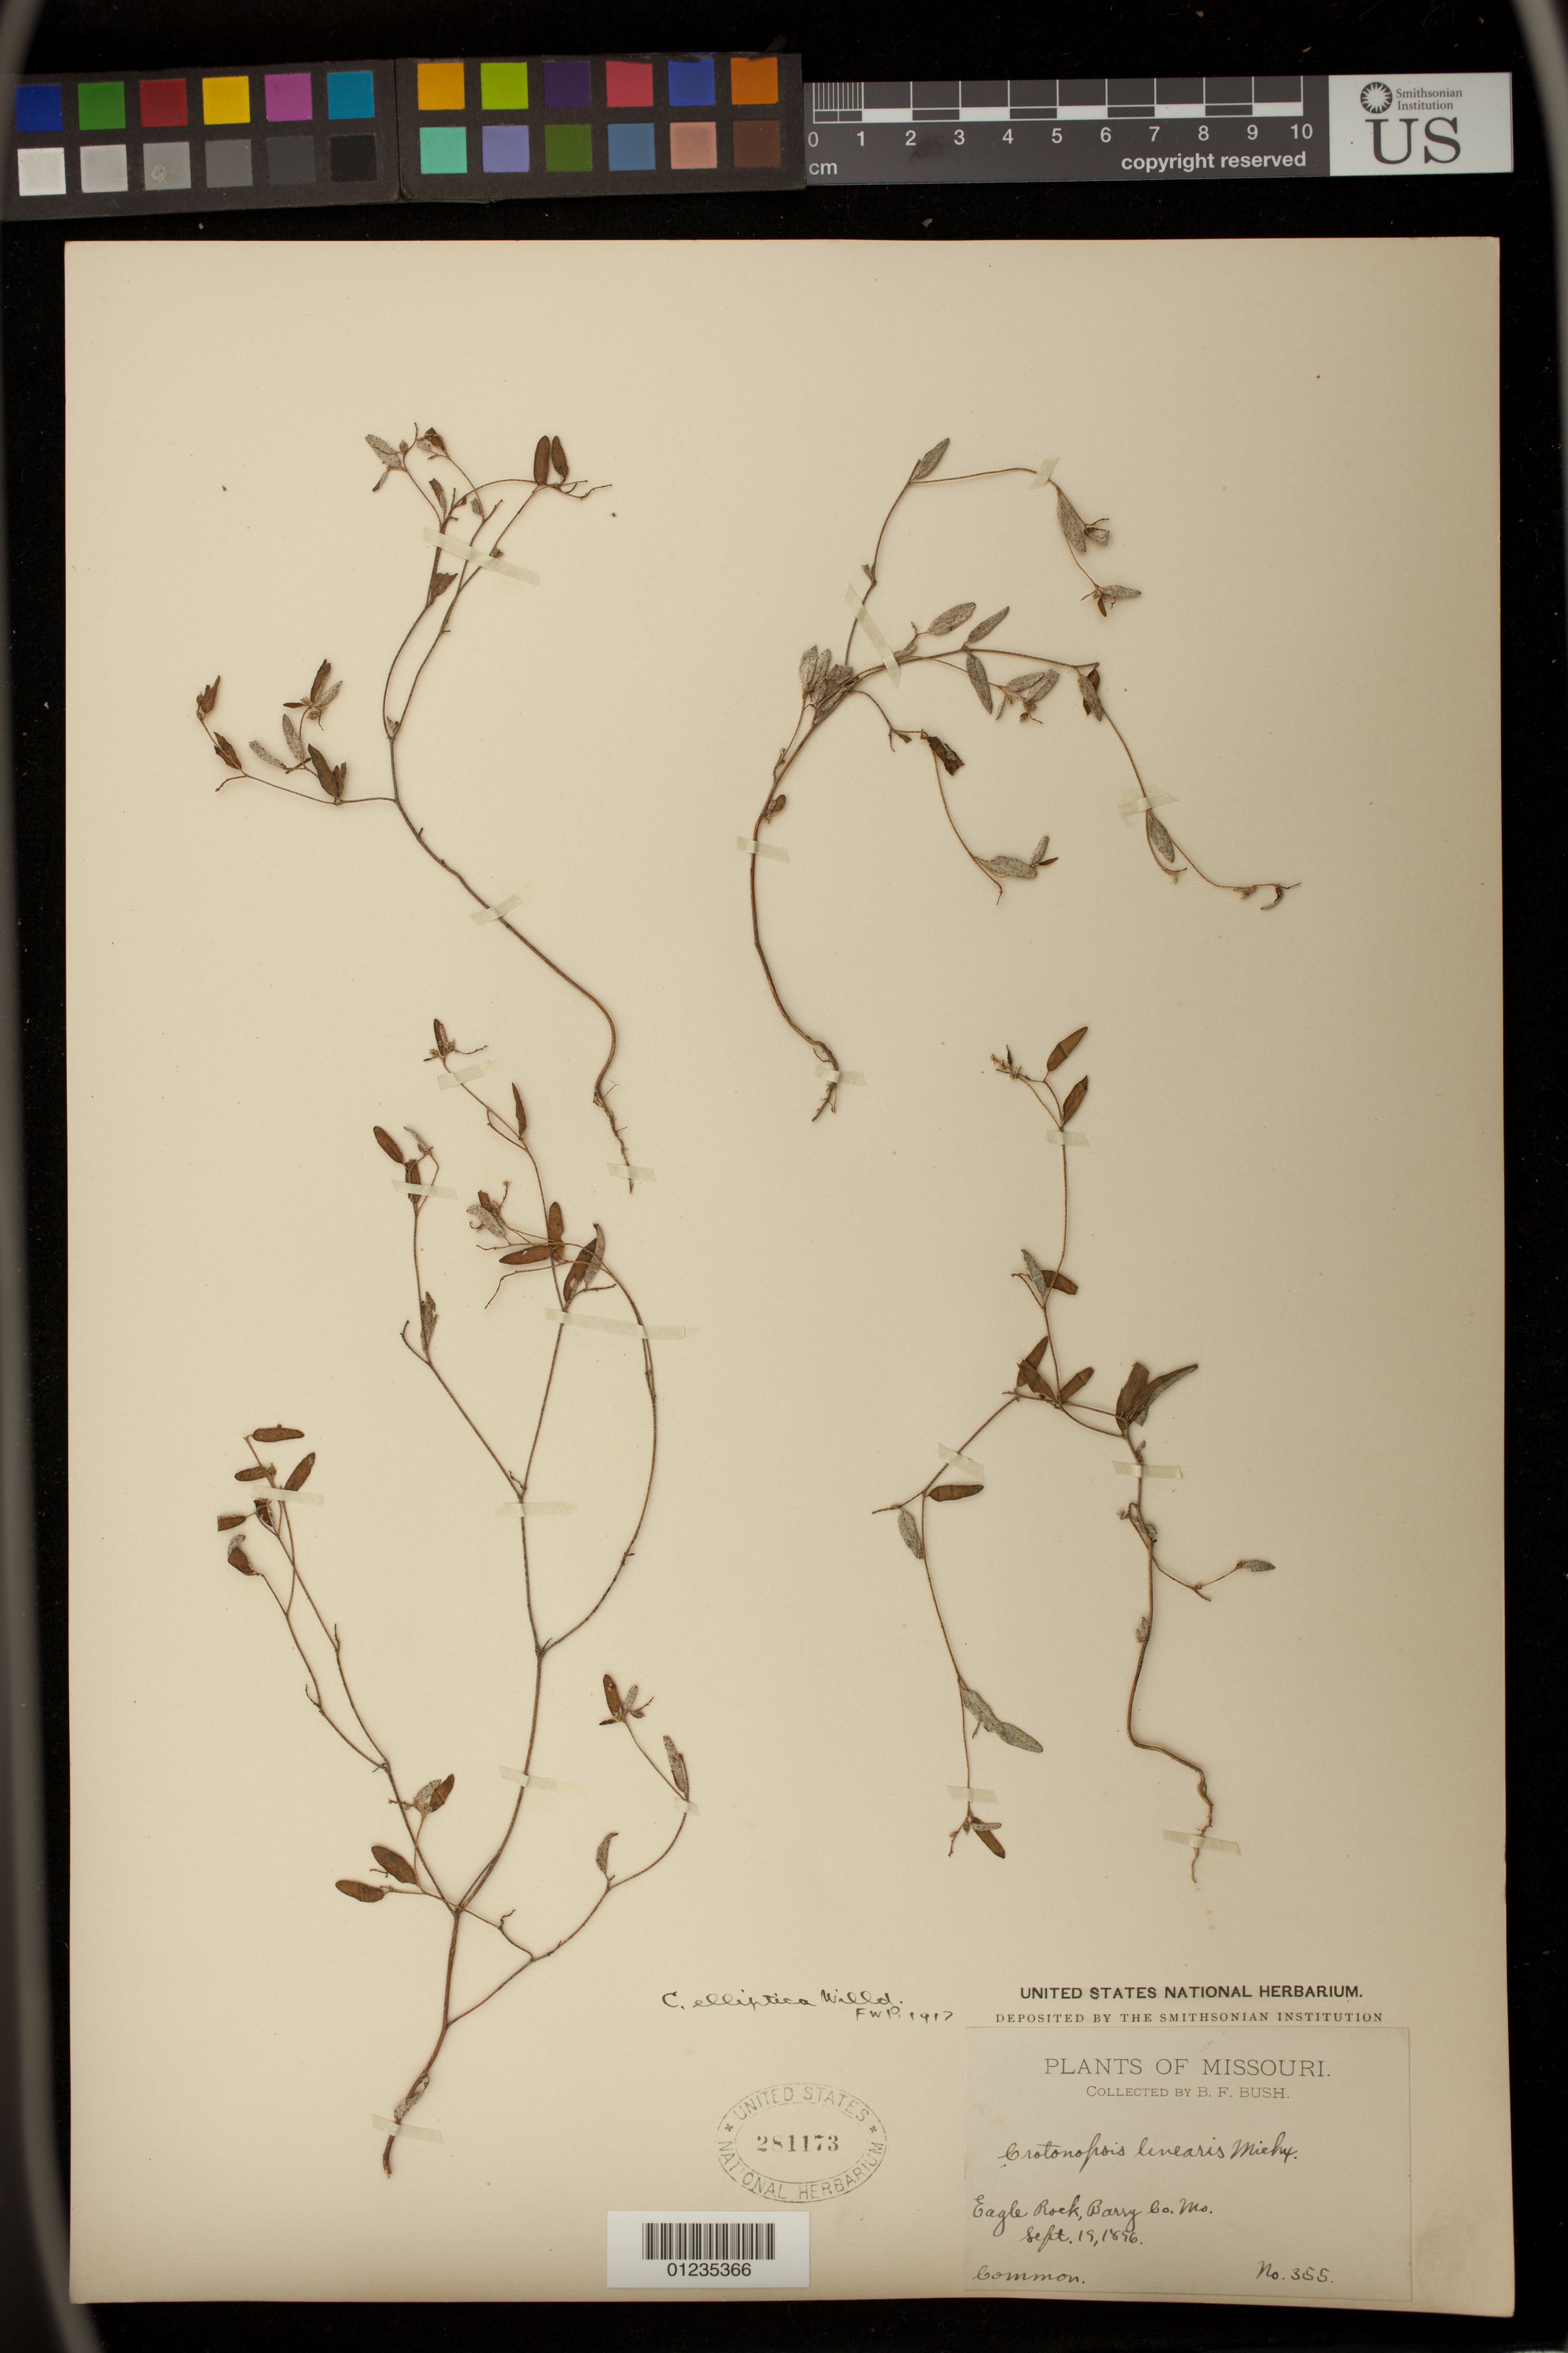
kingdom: Plantae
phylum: Tracheophyta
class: Magnoliopsida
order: Malpighiales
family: Euphorbiaceae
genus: Crotonopsis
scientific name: Crotonopsis elliptica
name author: Willd.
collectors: B. F. Bush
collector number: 355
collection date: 1896-09-19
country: United States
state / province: Missouri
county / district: Barry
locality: Eagle Rock.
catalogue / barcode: US 281173